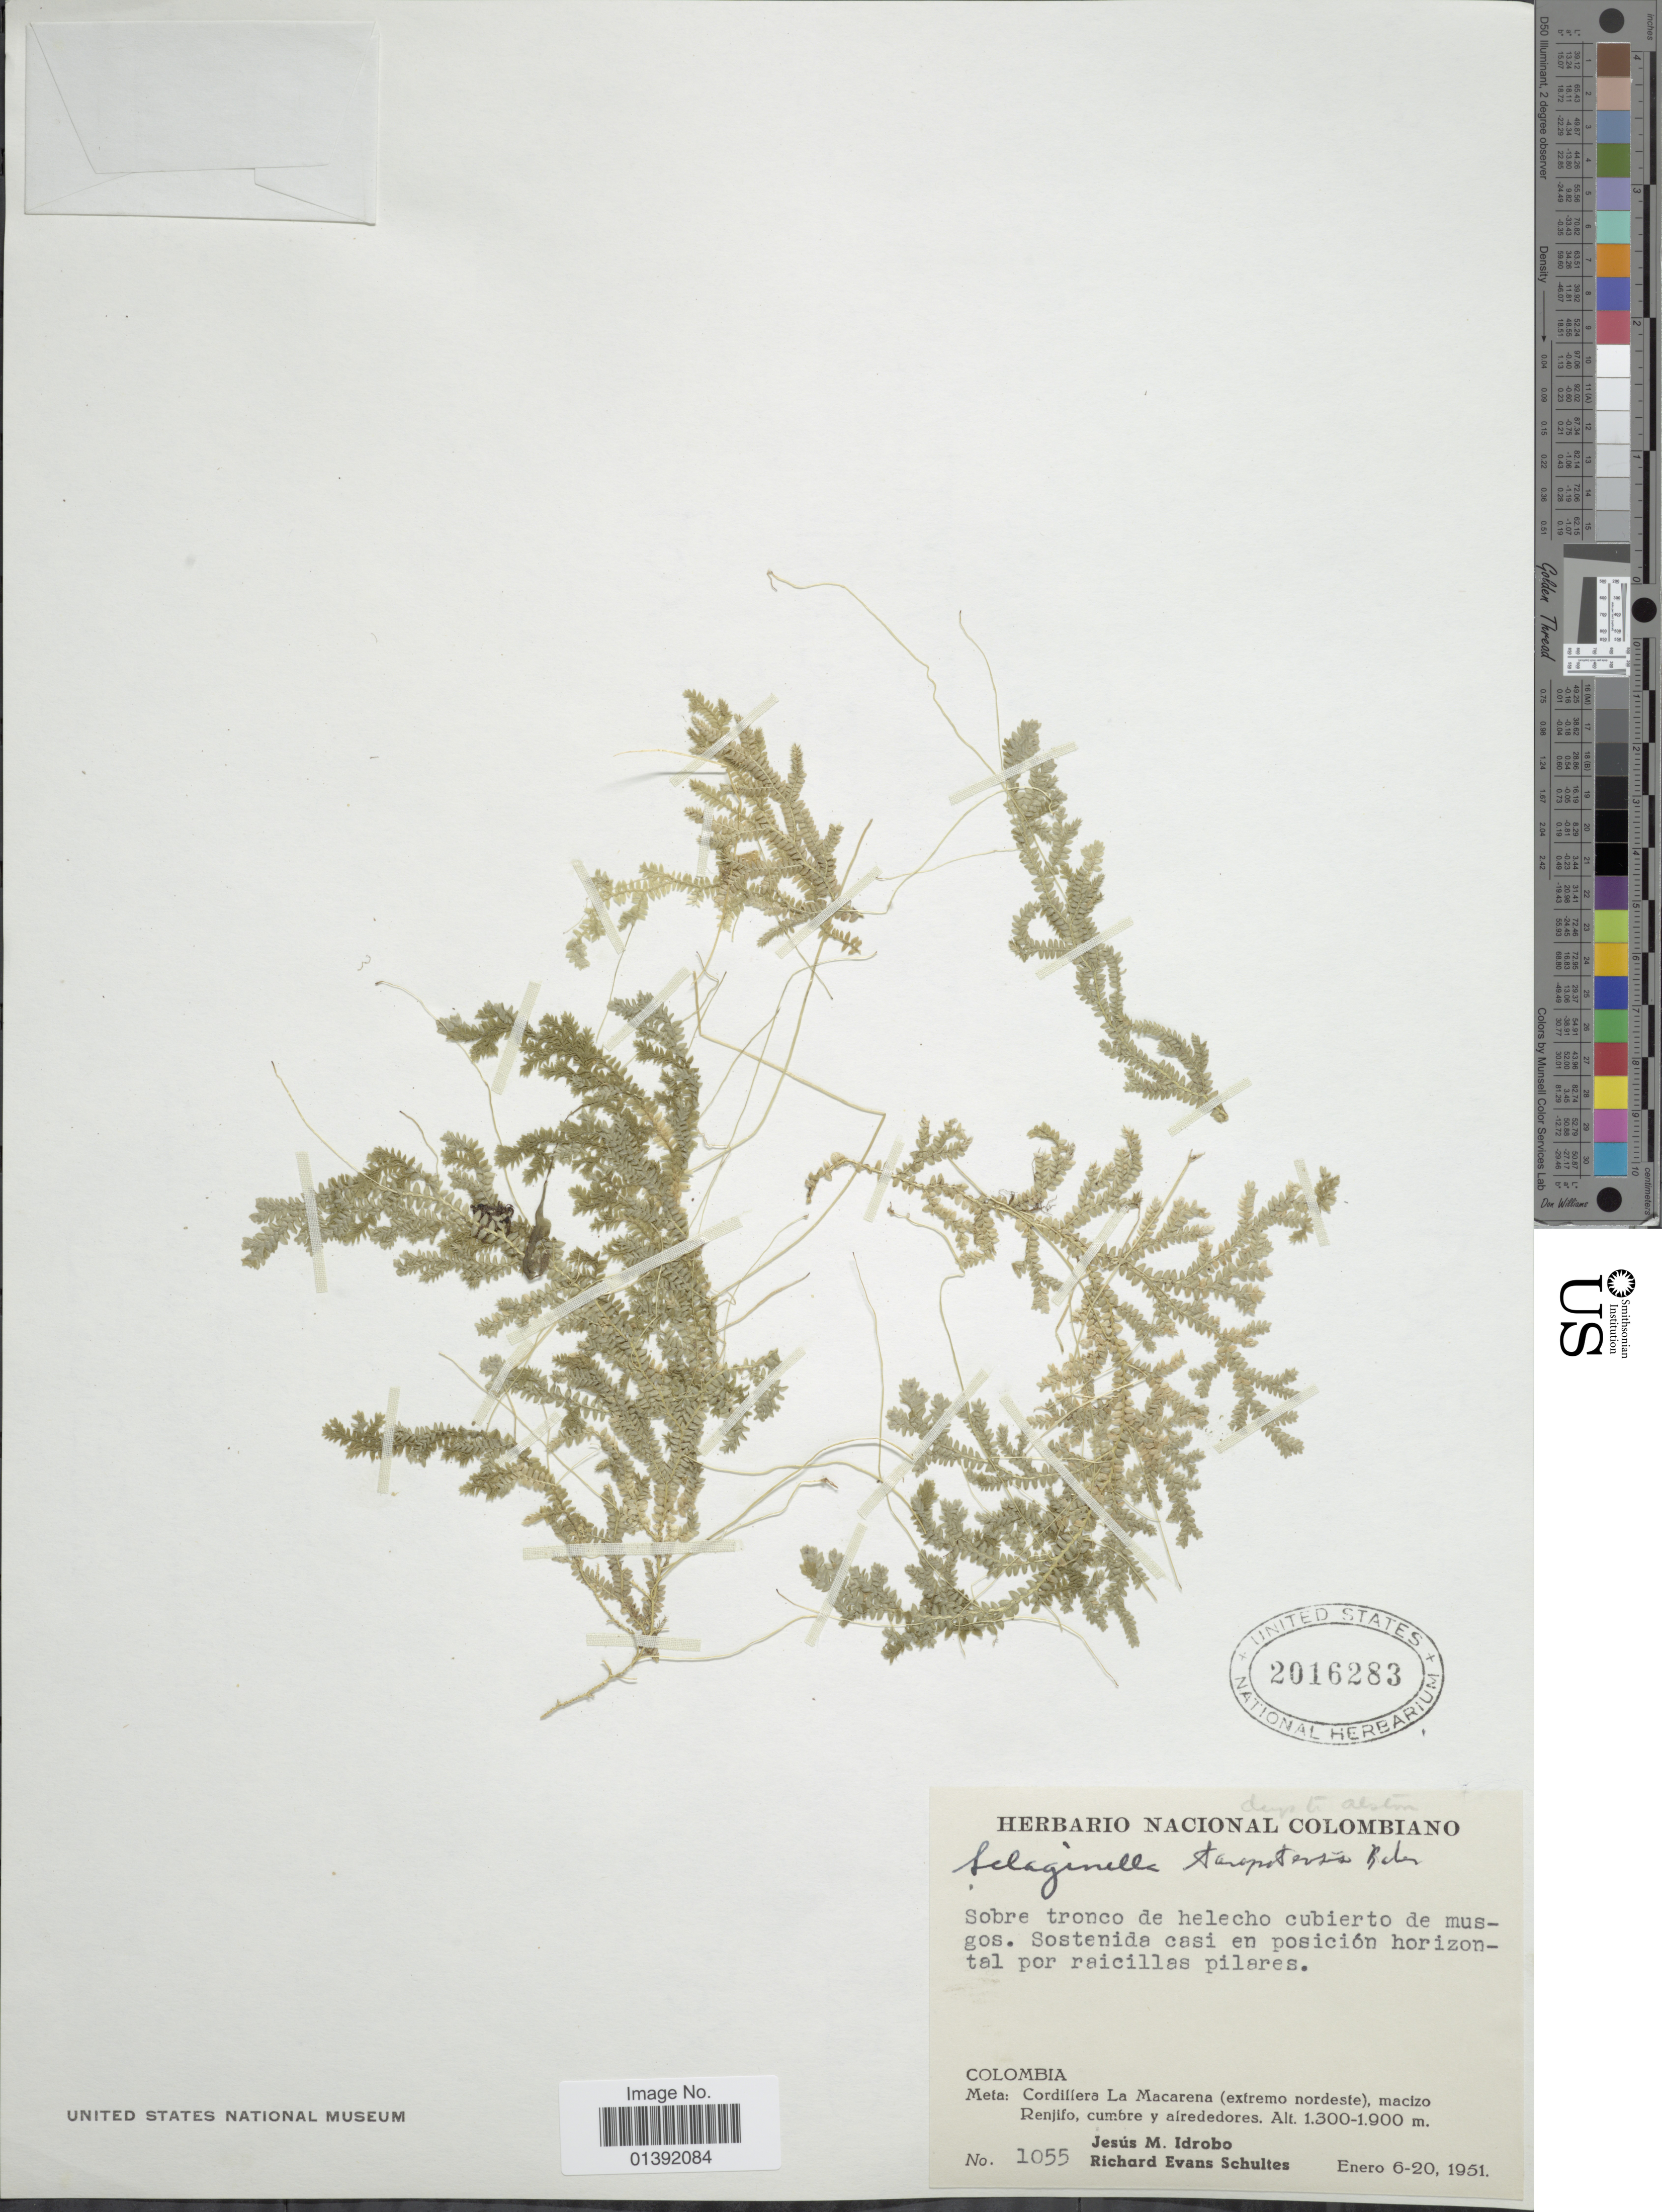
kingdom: Plantae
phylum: Tracheophyta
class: Lycopodiopsida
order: Selaginellales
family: Selaginellaceae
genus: Selaginella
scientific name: Selaginella tarapotensis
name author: Baker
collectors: J. M. Idrobo & R. E. Schultes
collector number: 1055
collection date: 1951-01-06/1951-01-20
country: Colombia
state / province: Meta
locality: Cordillera La Macarena (extremo nordeste), macizo Renjifo, cumbre y alrededores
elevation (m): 1300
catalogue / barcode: US 2016283